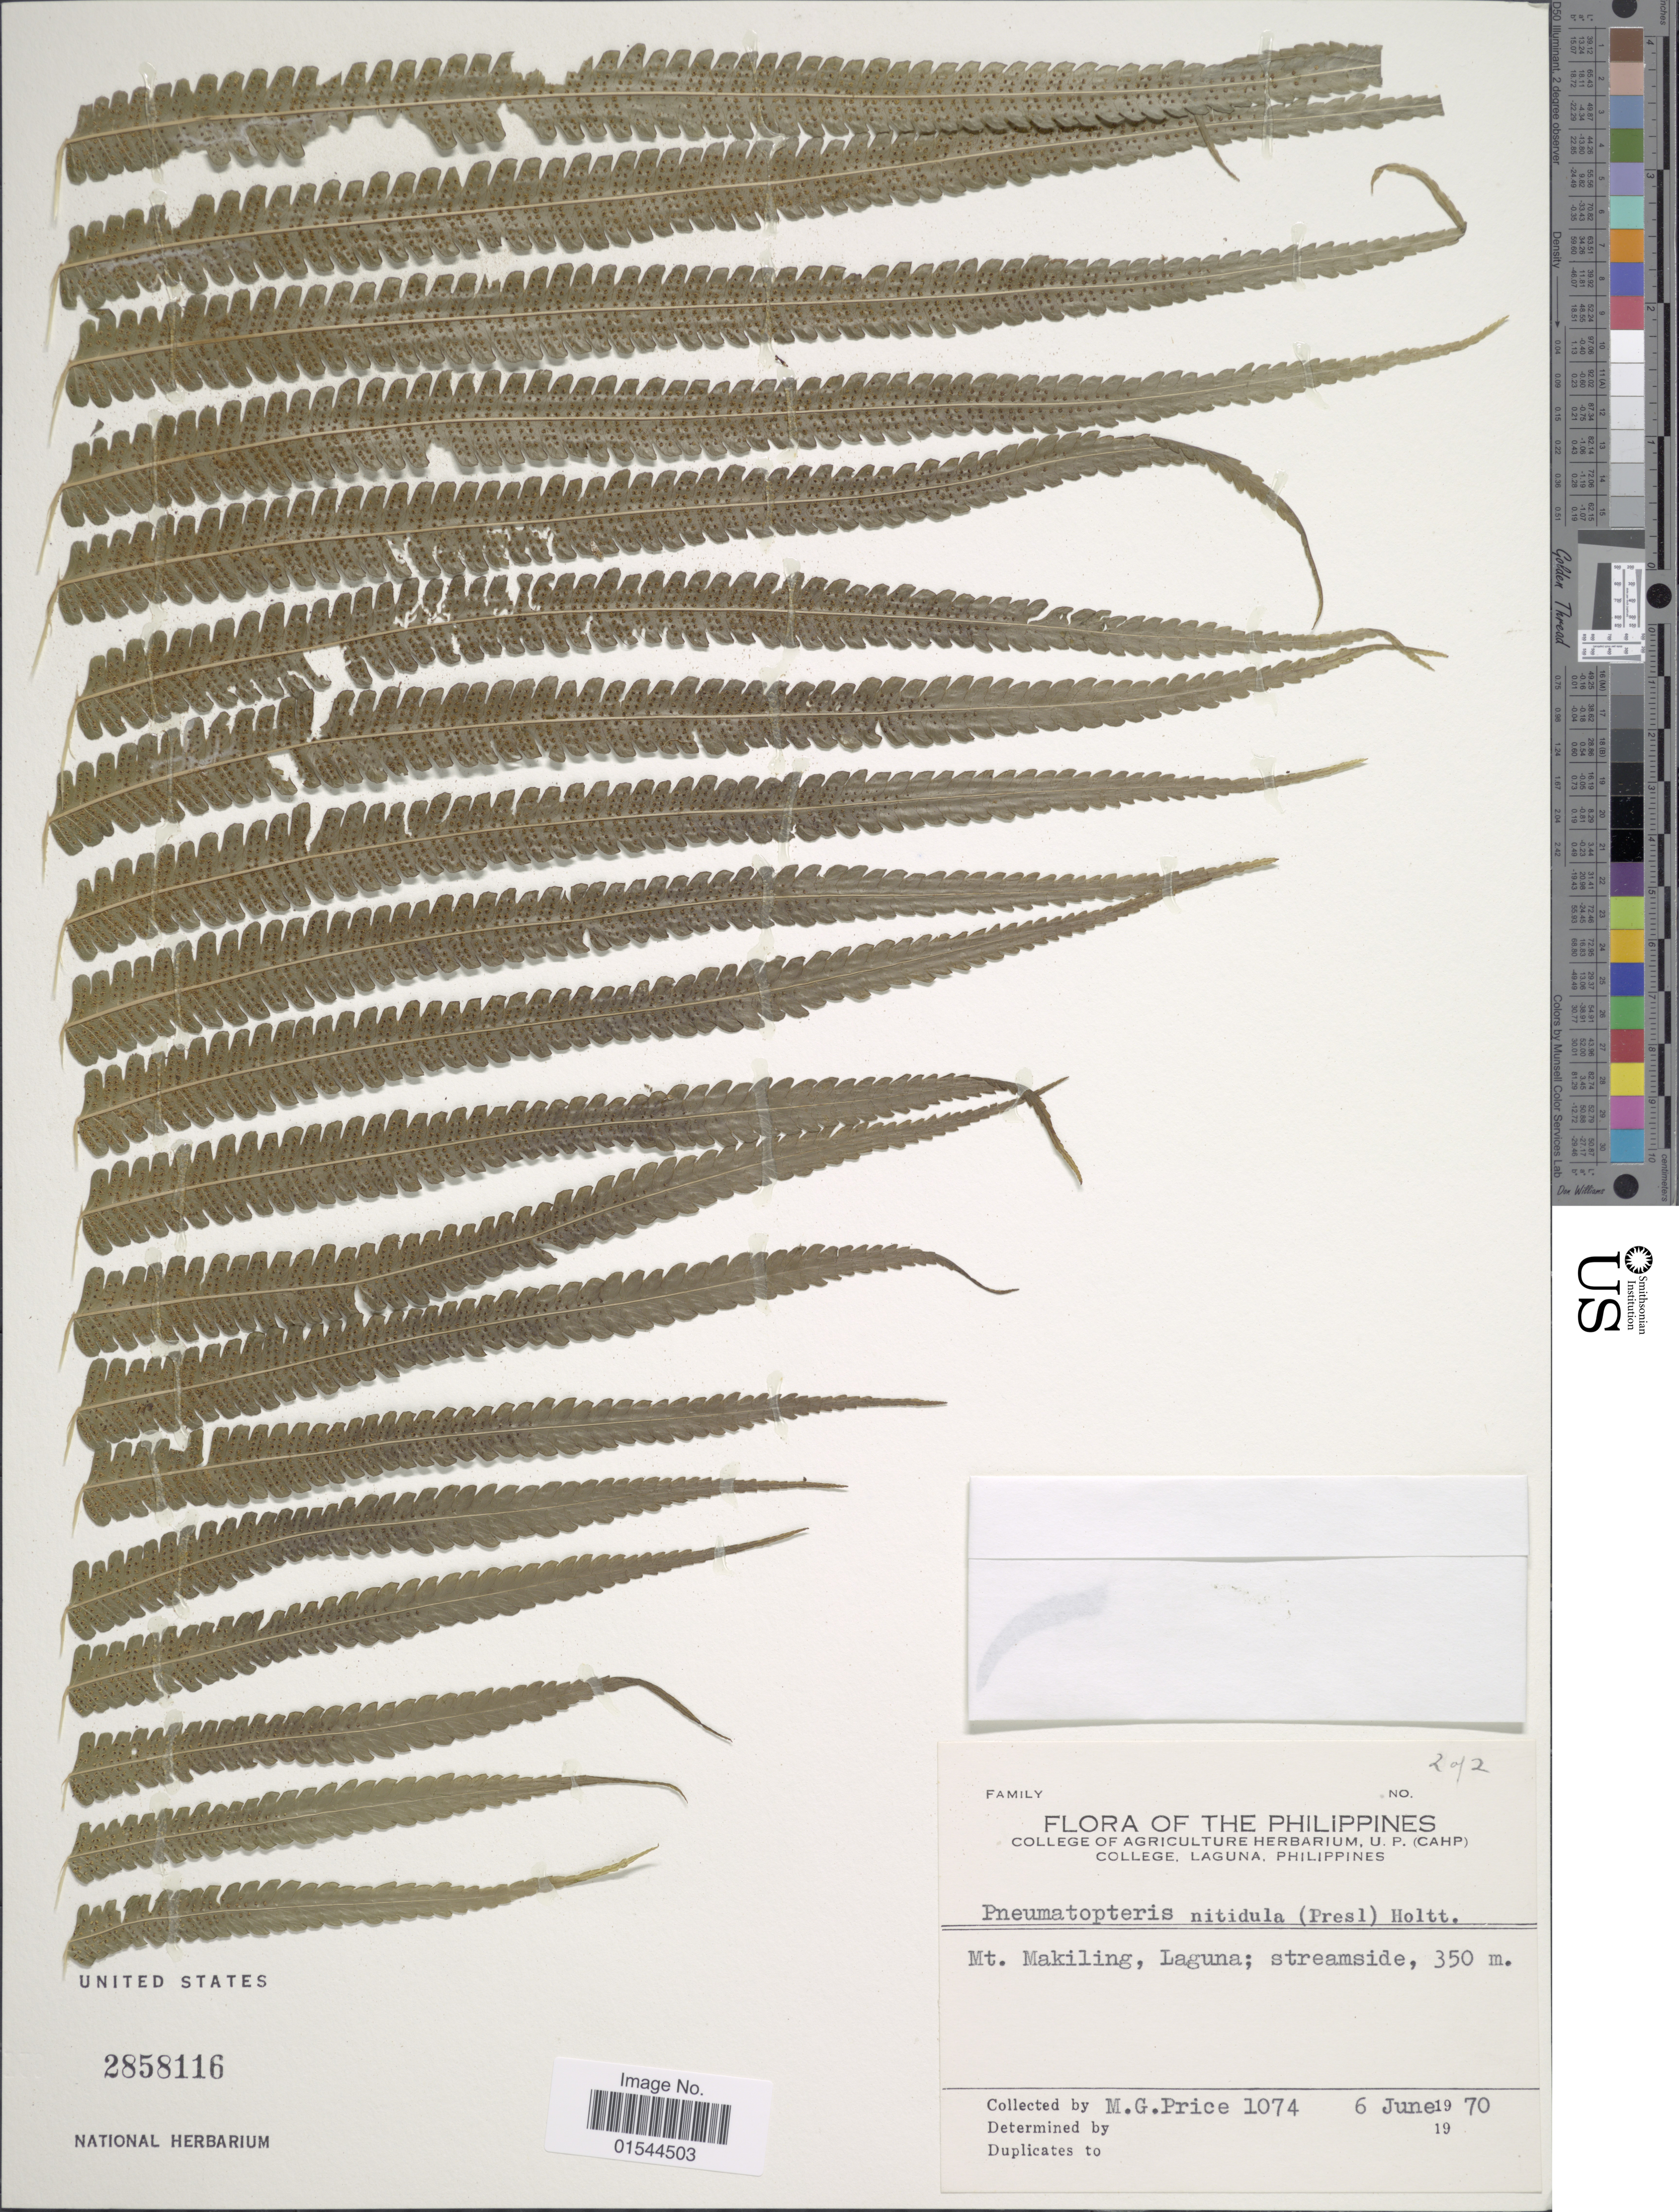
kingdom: Plantae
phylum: Tracheophyta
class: Polypodiopsida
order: Polypodiales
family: Thelypteridaceae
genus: Pneumatopteris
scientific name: Pneumatopteris nitidula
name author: (C. Presl) Holttum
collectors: M. G. Price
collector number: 1074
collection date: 1970-06-06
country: Philippines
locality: Mt. Makiling, Laguna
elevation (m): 350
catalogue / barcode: US 2858116